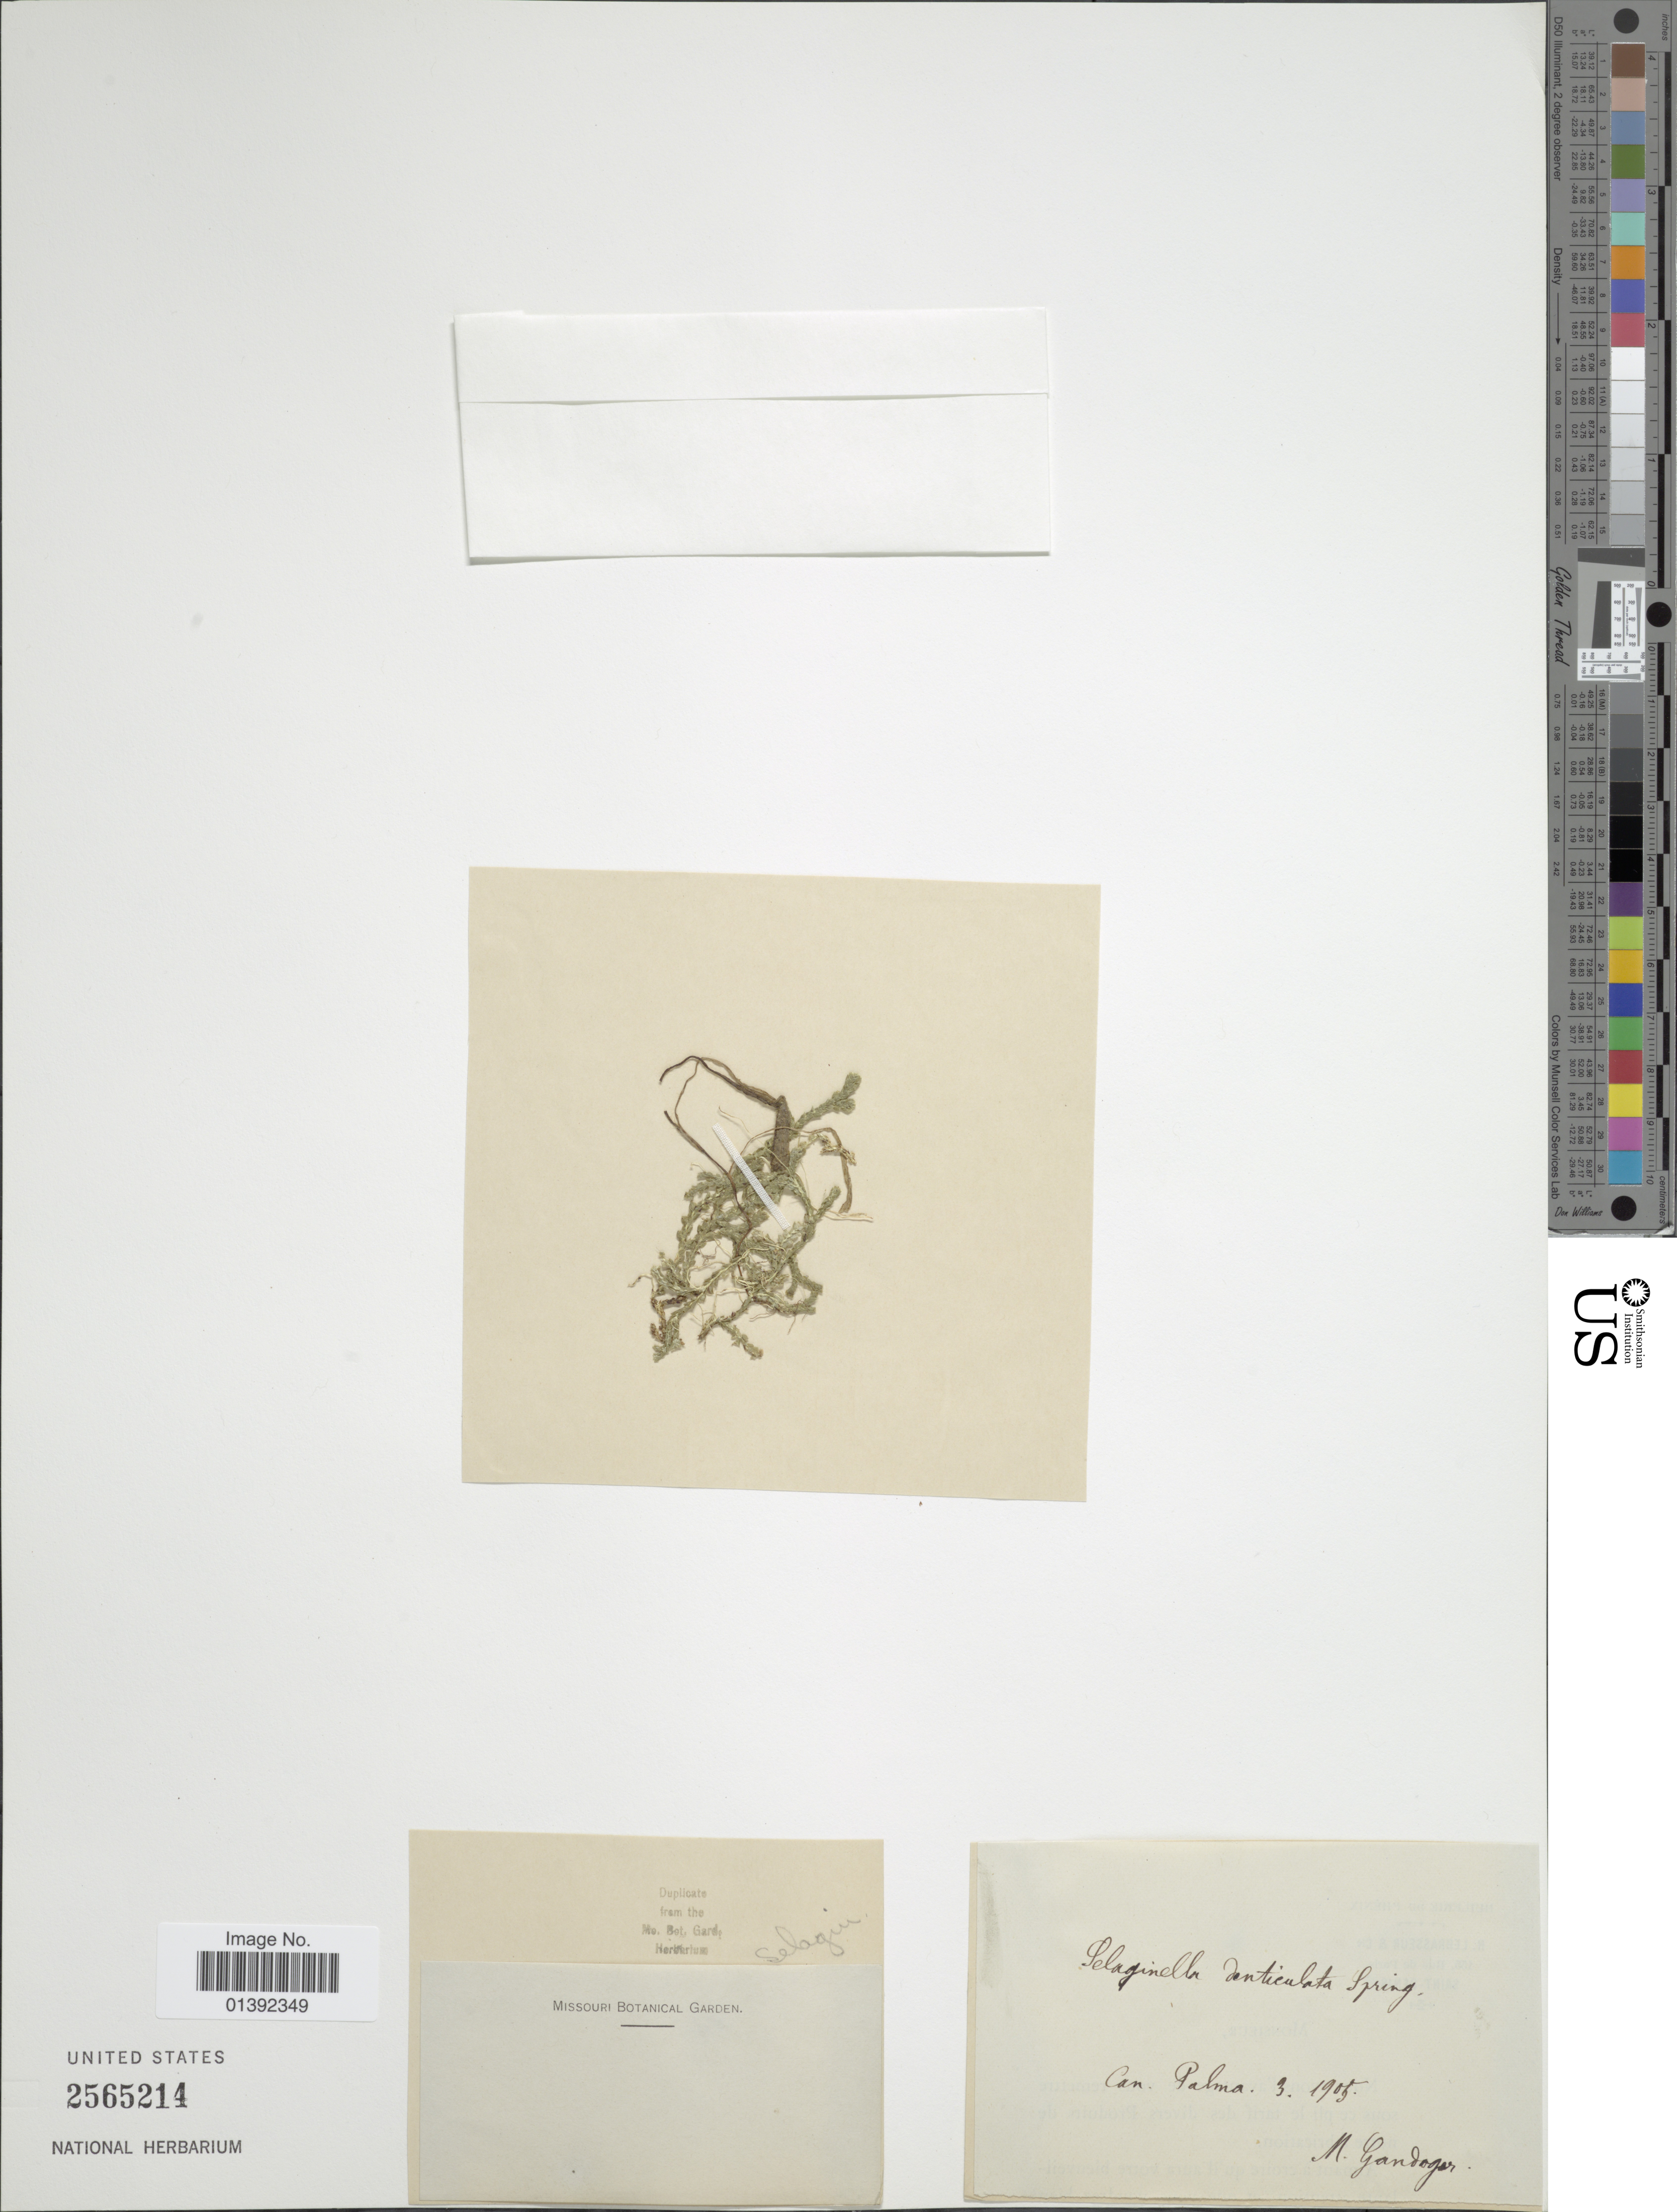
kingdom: Plantae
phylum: Tracheophyta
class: Lycopodiopsida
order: Selaginellales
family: Selaginellaceae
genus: Selaginella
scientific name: Selaginella denticulata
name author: (L.) Spring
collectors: M. Gandoger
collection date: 1905-03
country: Spain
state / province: Canarias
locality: Can. Palma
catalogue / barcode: US 2565214